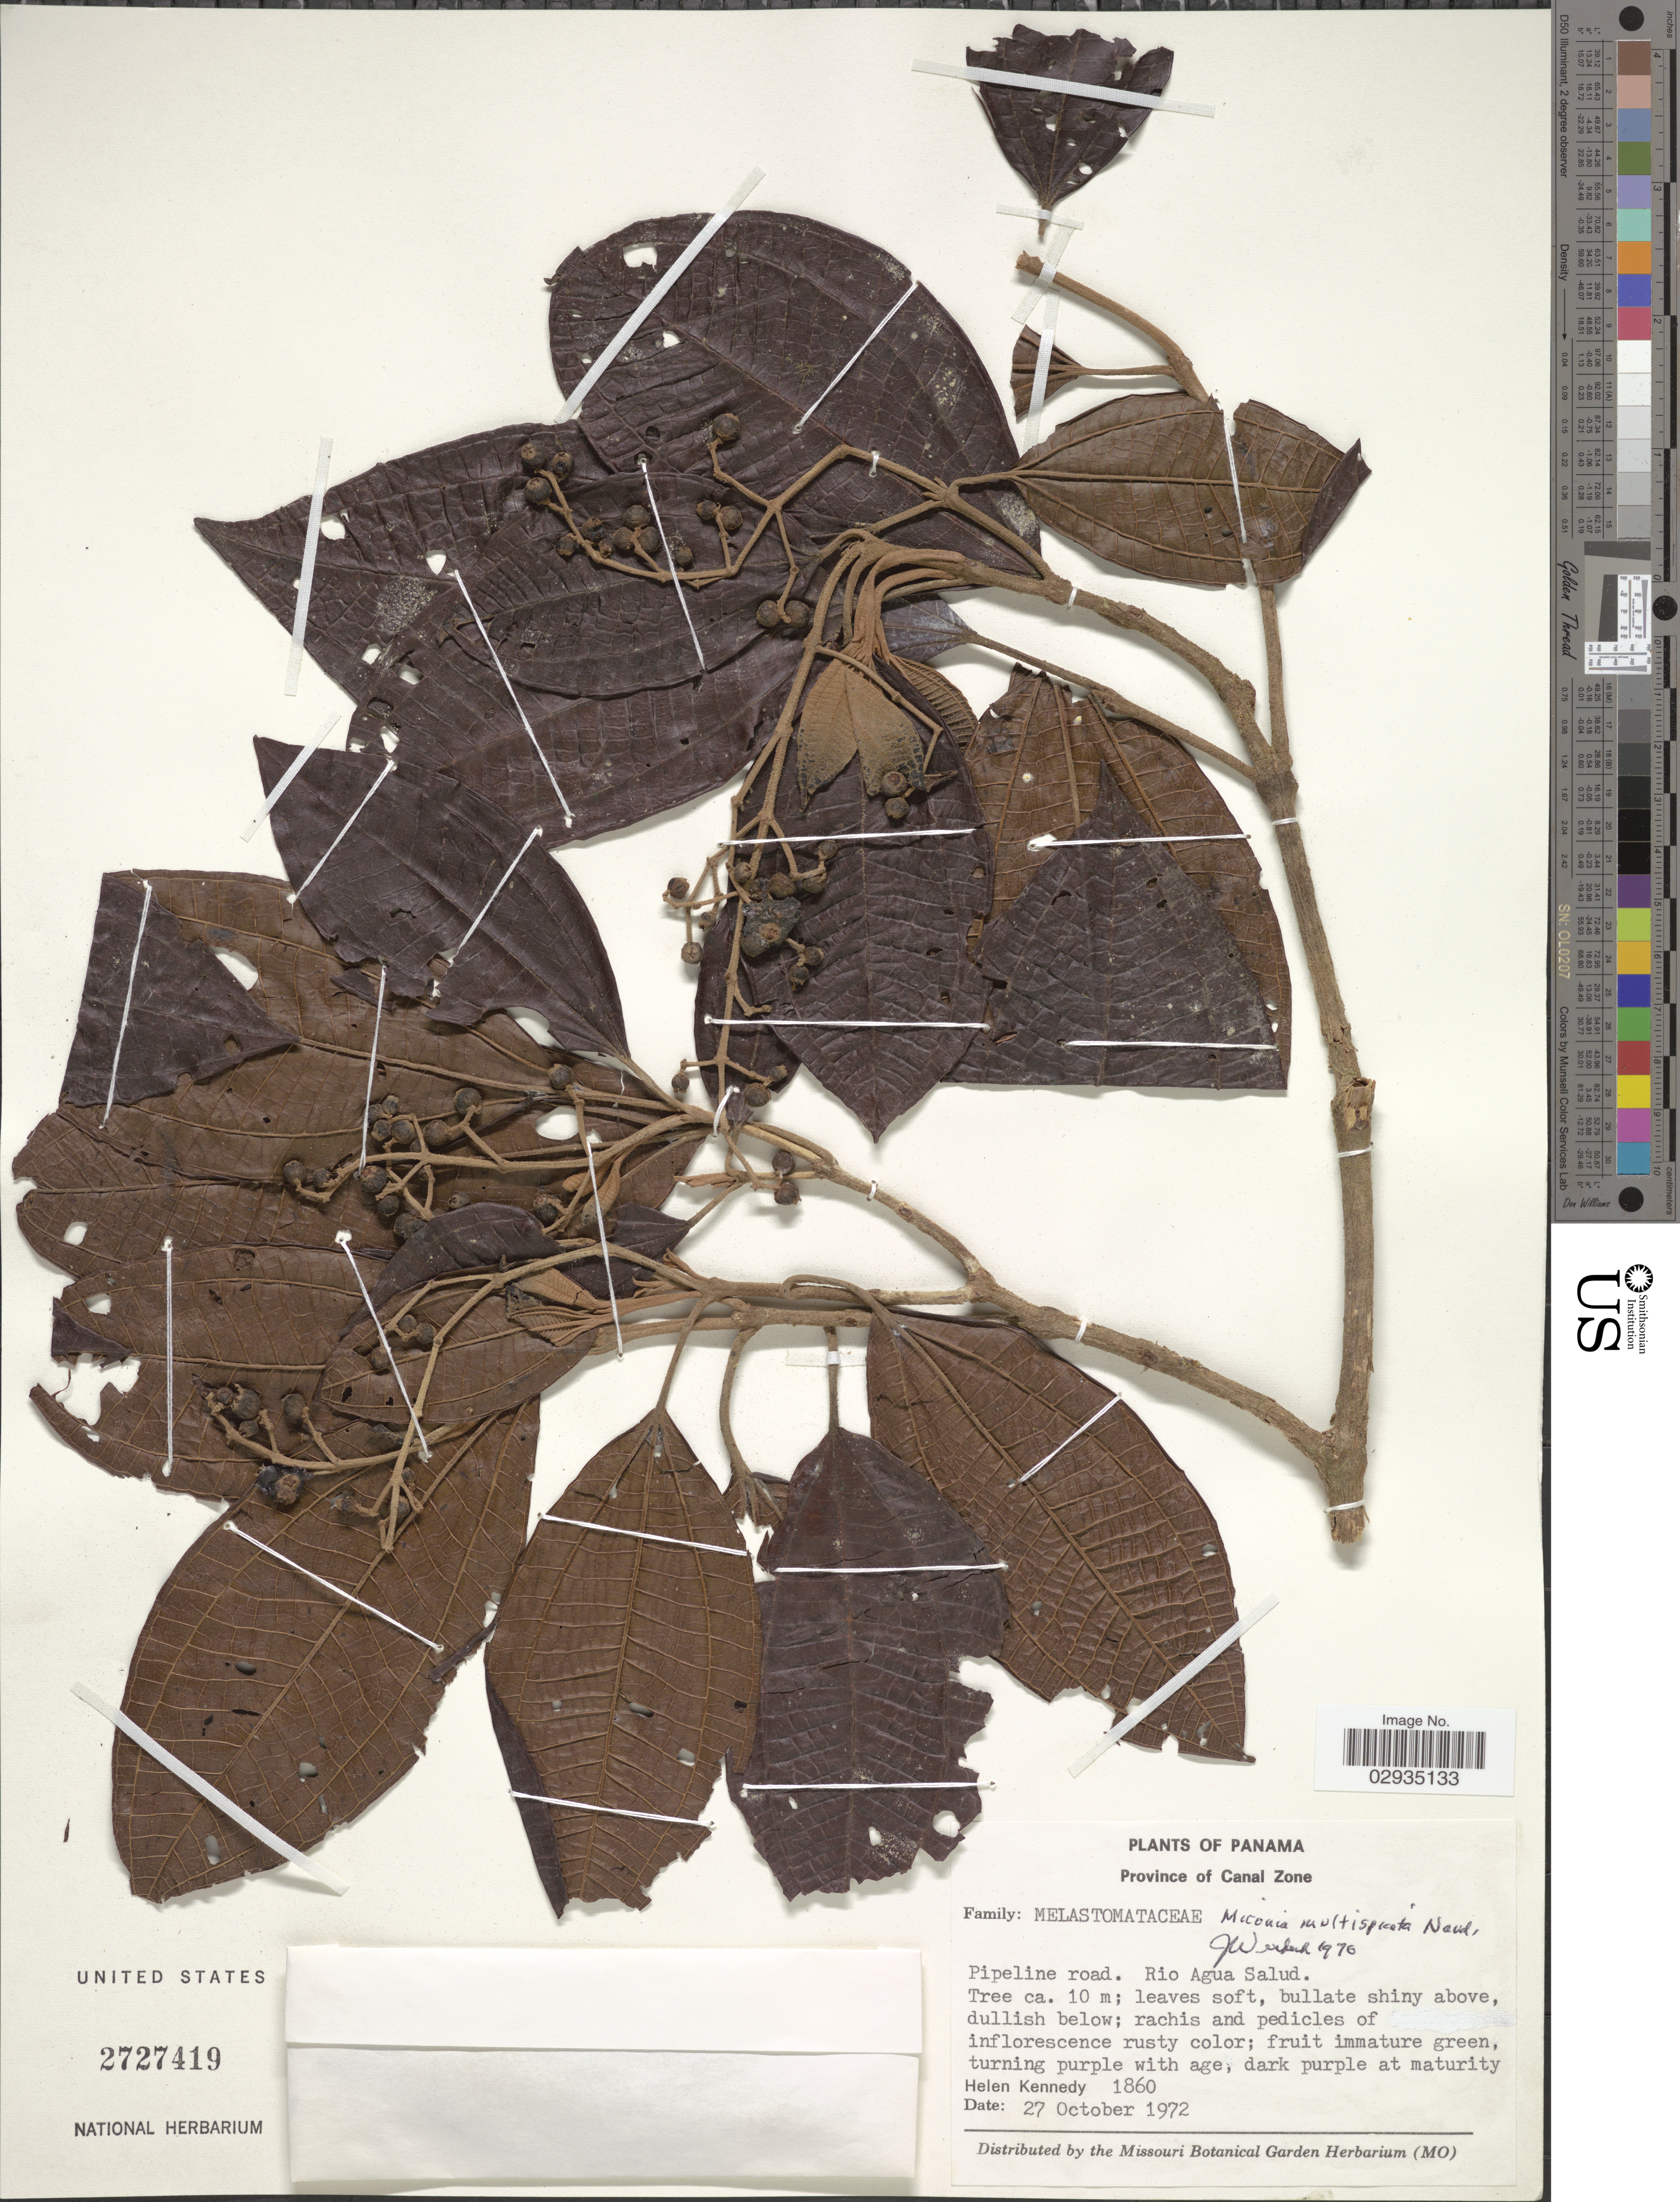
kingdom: Plantae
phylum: Tracheophyta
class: Magnoliopsida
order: Myrtales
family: Melastomataceae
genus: Miconia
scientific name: Miconia multispicata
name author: Naudin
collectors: H. Kennedy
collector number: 1860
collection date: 1972-10-27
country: Panama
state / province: Colón / Panamá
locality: Canal Zone. Pipeline road. Rio Agua Salud.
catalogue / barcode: US 2727419